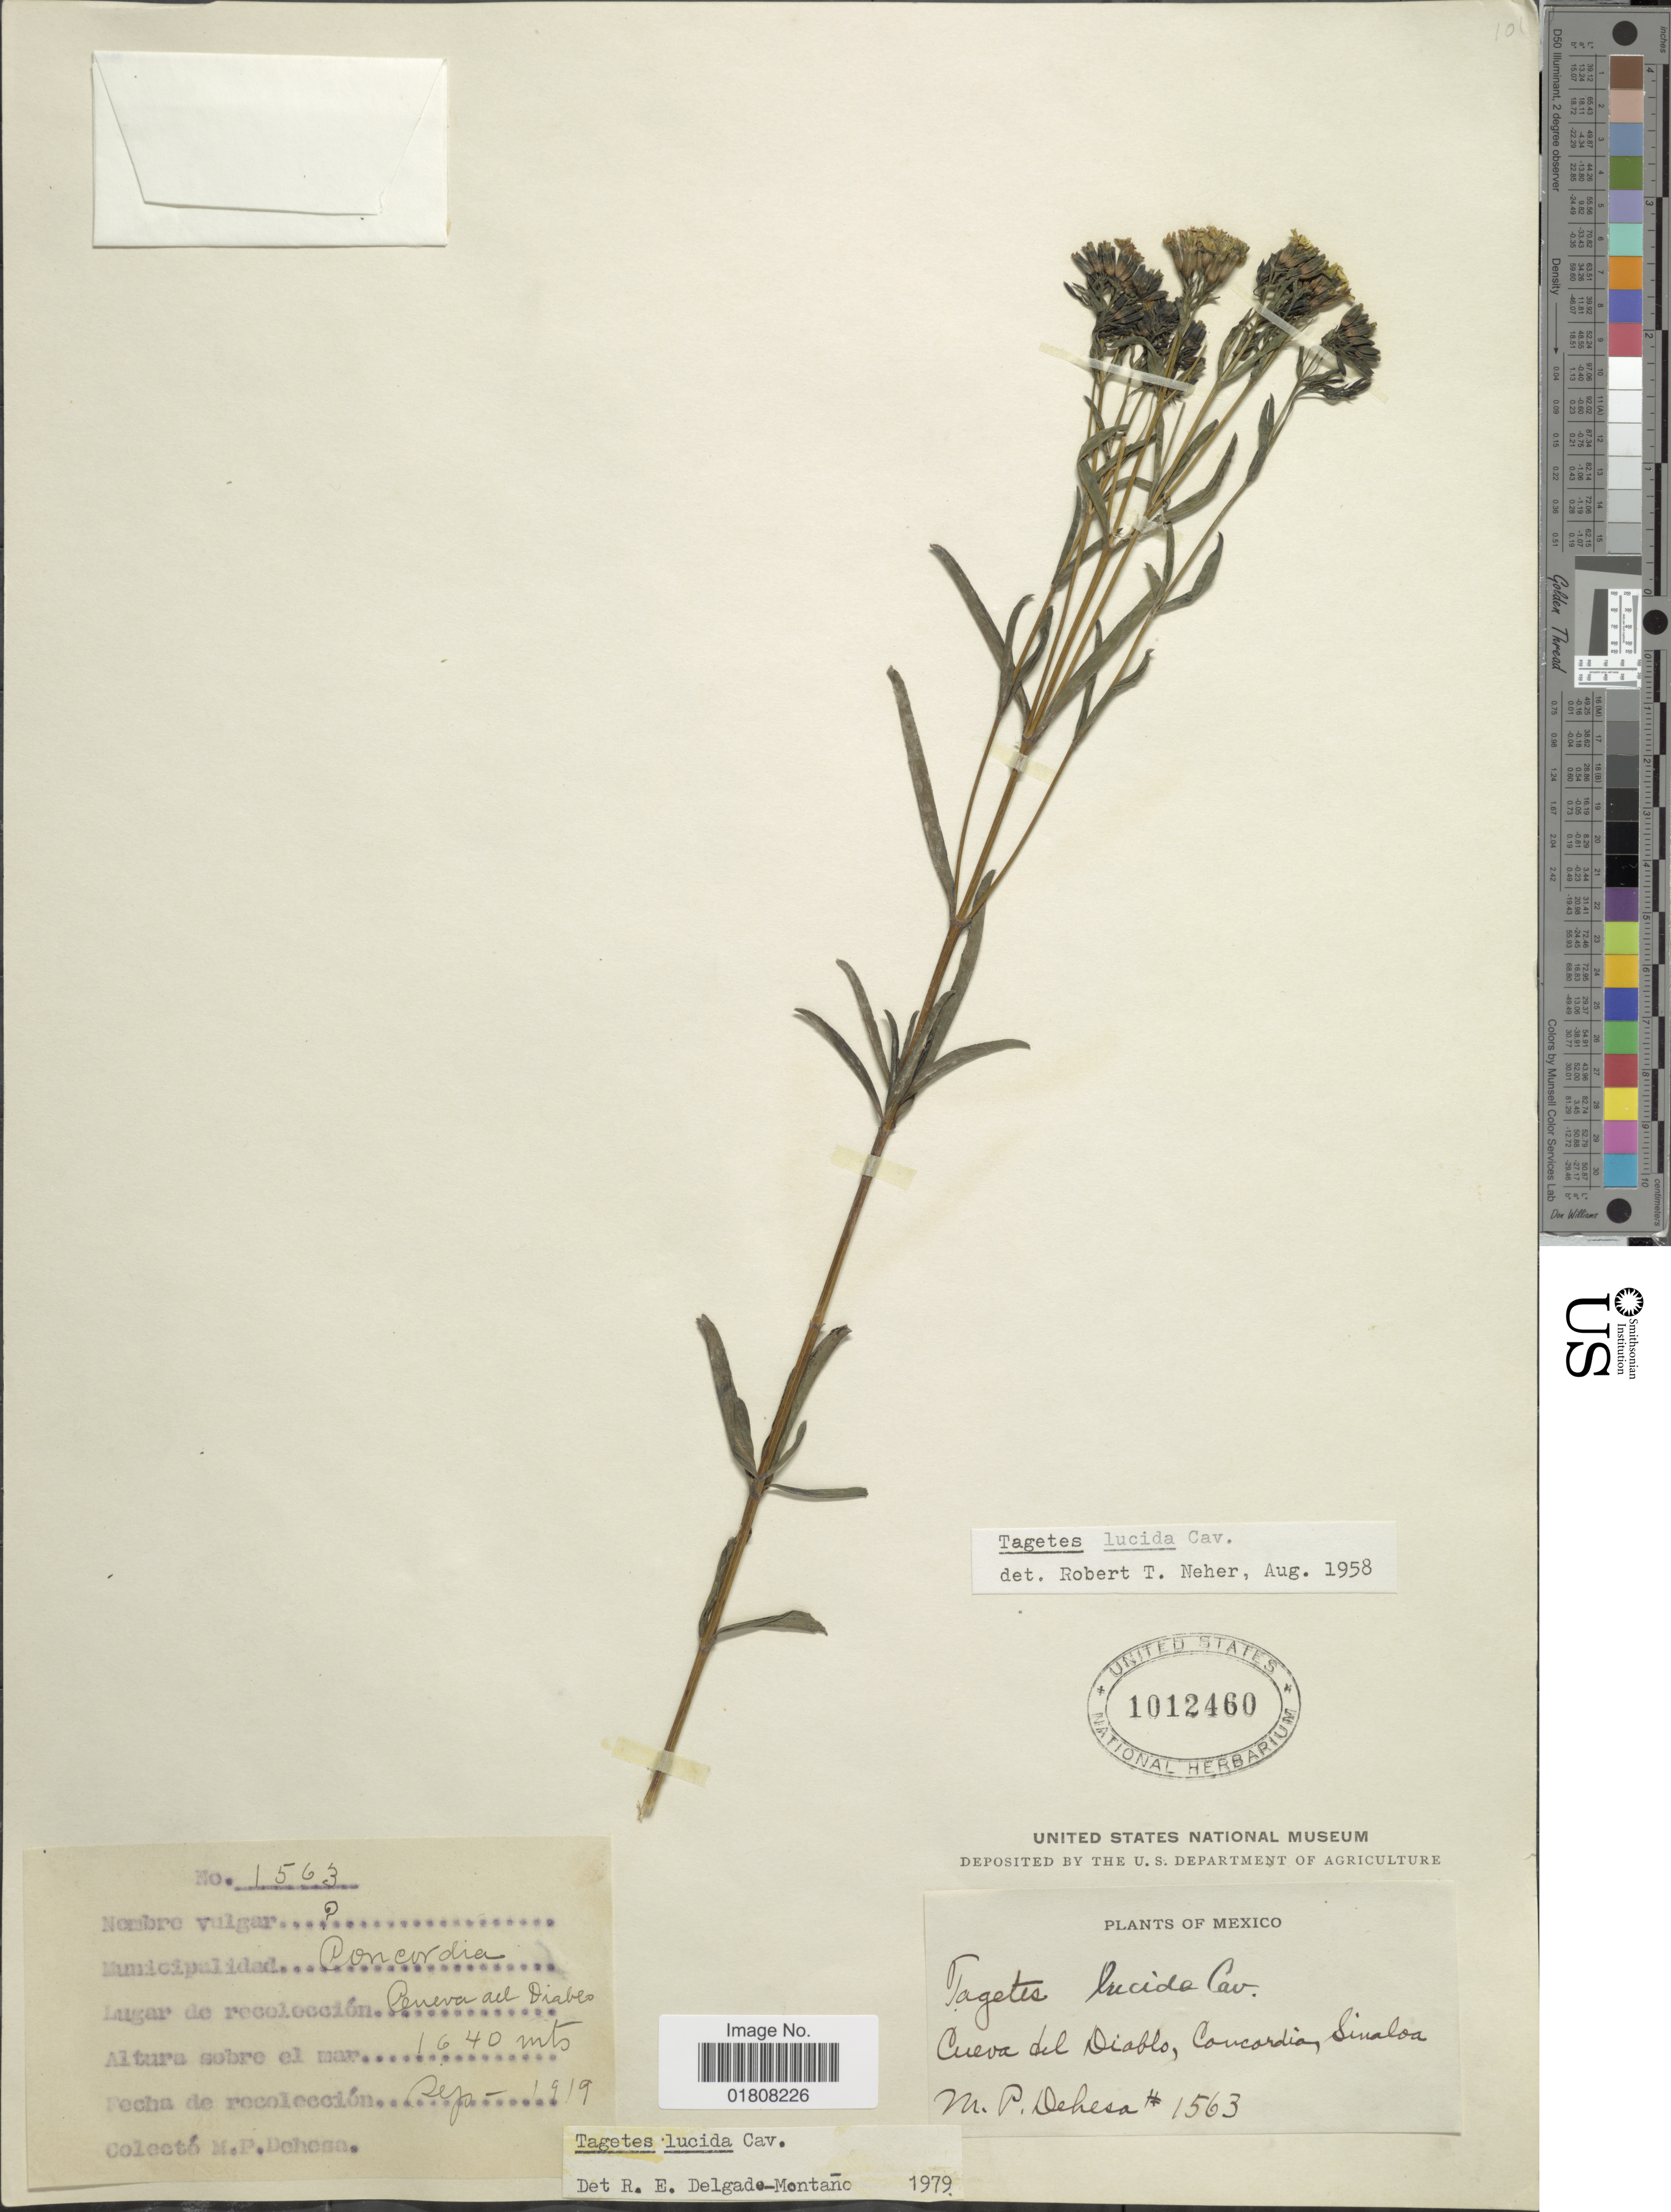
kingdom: Plantae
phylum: Tracheophyta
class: Magnoliopsida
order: Asterales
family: Asteraceae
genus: Tagetes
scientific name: Tagetes lucida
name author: Cav.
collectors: M. Dehesa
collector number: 1563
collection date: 1919-09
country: Mexico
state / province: Sinaloa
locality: Cueva del Diablo, Concordia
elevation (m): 1640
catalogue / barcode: US 1012460